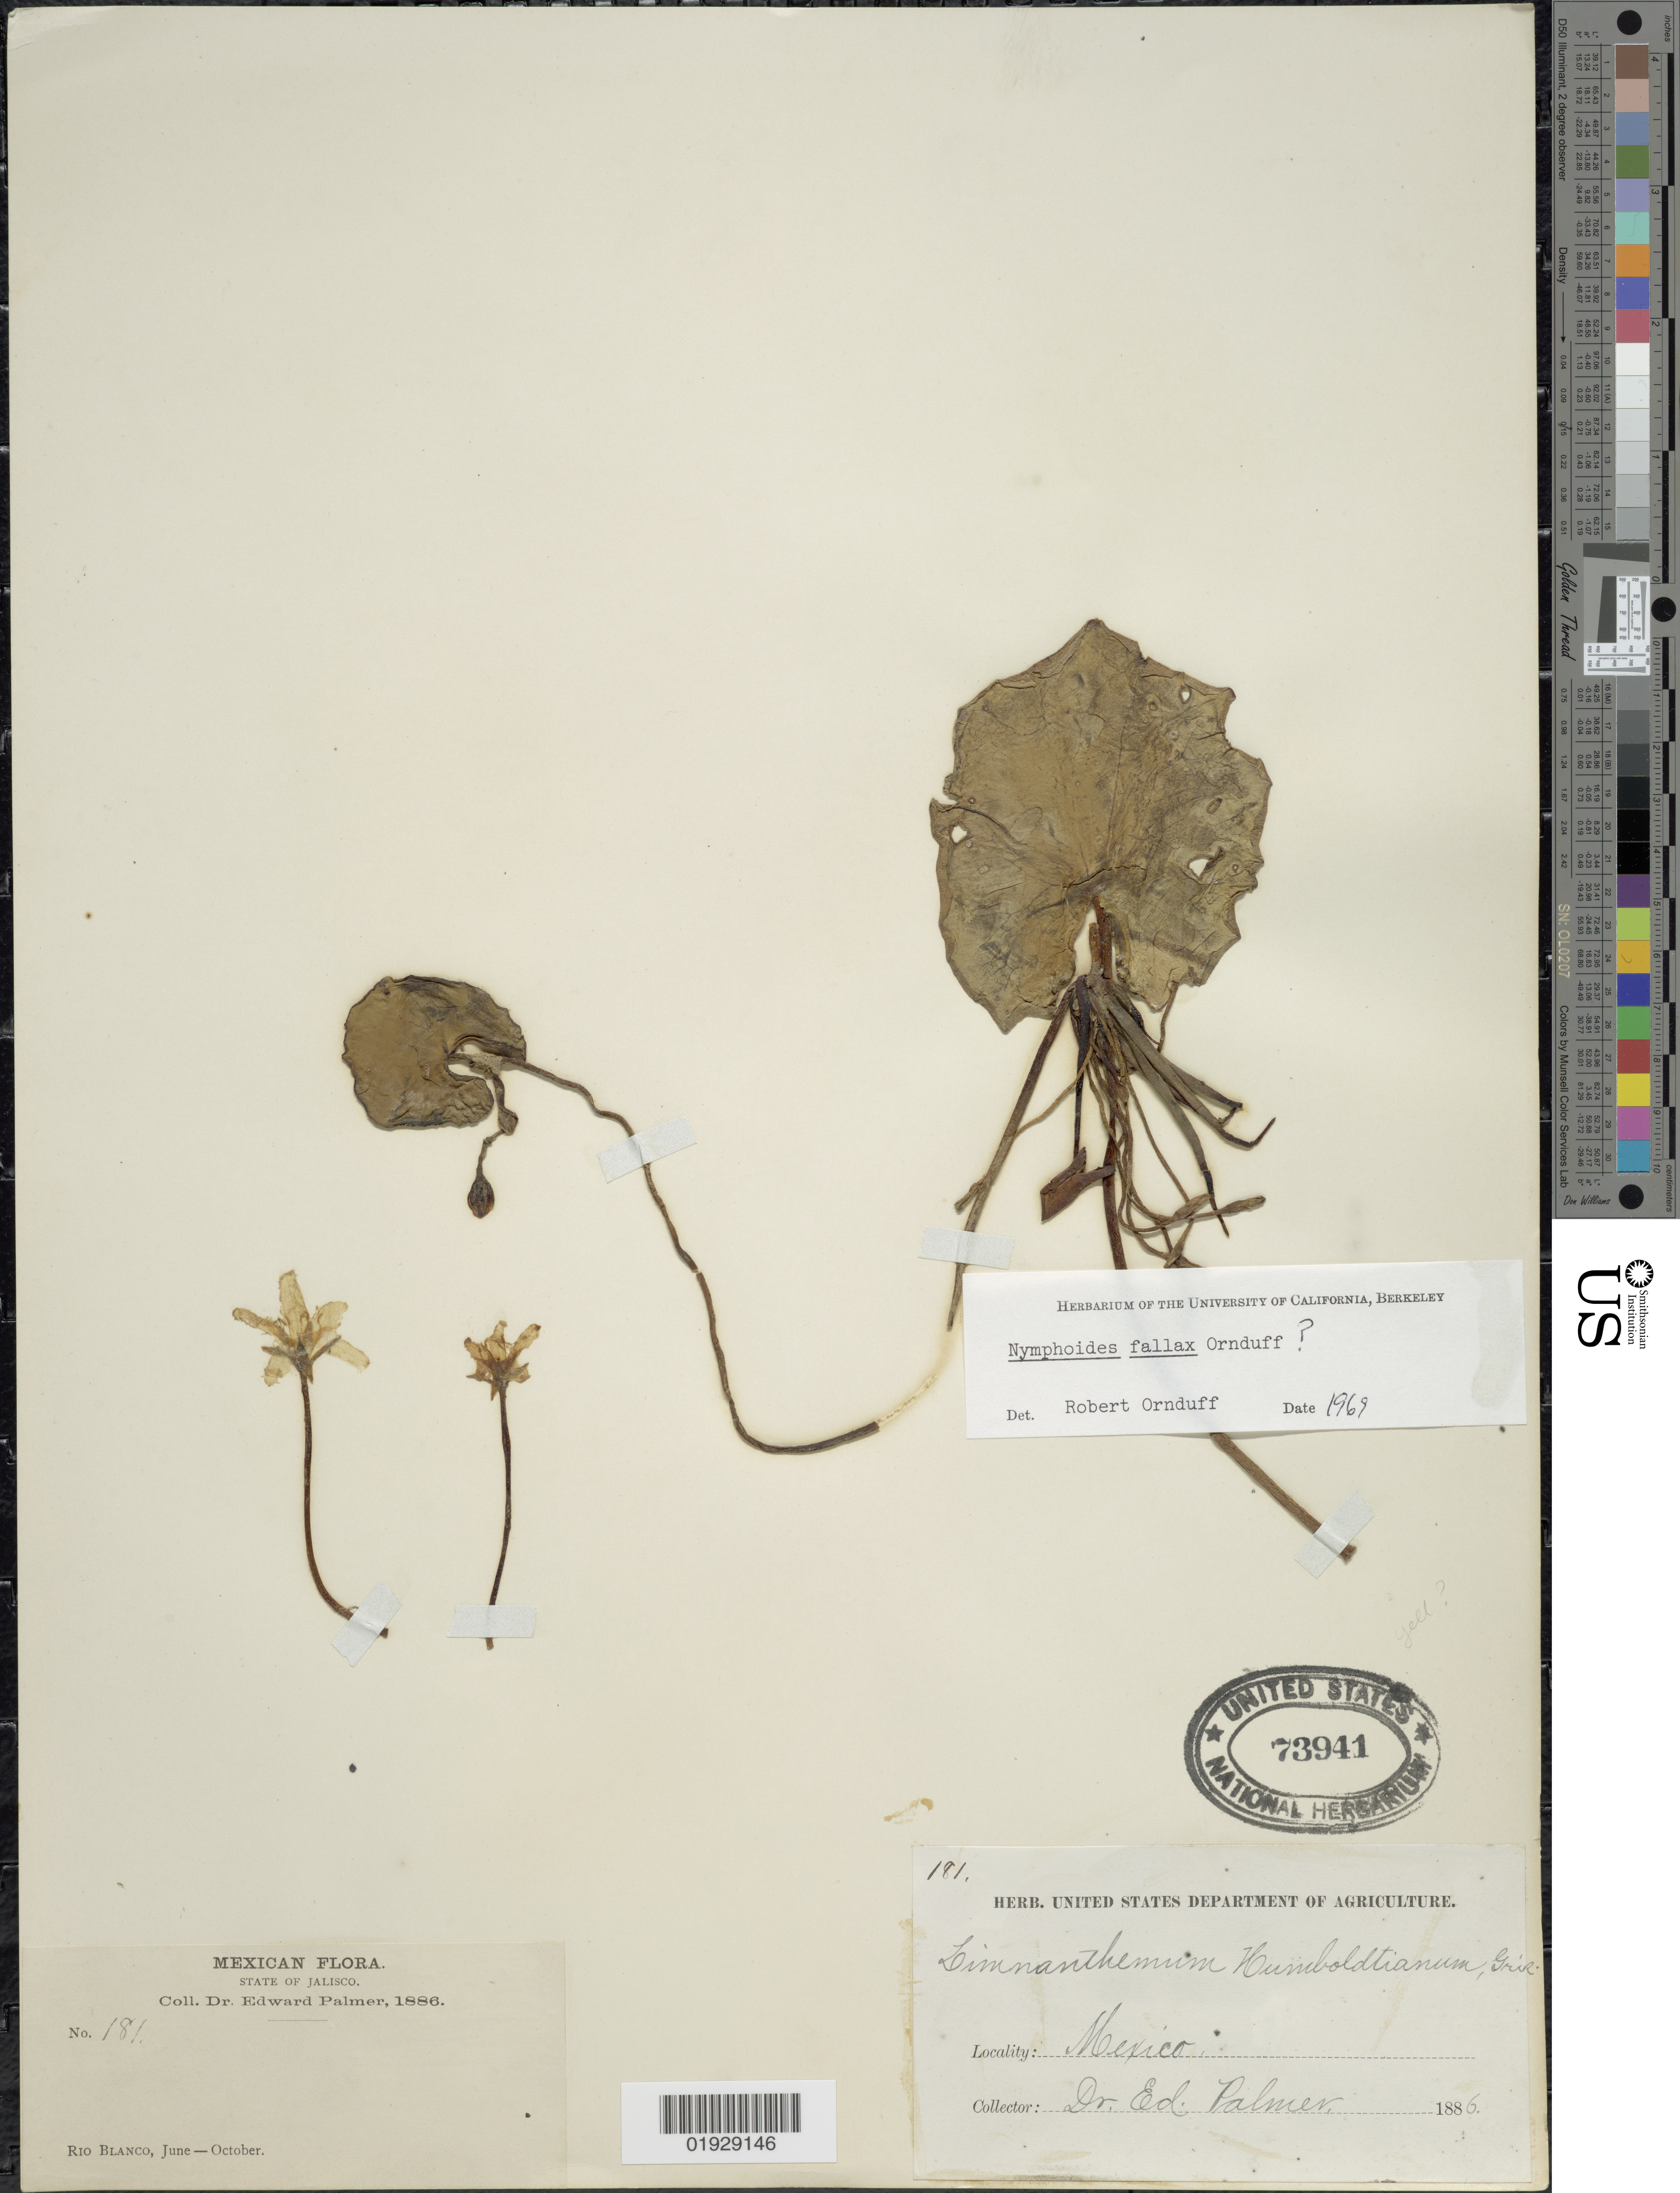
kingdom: Plantae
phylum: Tracheophyta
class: Magnoliopsida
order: Asterales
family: Menyanthaceae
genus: Nymphoides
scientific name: Nymphoides fallax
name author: Ornduff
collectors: E. Palmer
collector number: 181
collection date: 1886-06/1886-10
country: Mexico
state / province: Jalisco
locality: Rio Blanco.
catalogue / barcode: US 73941